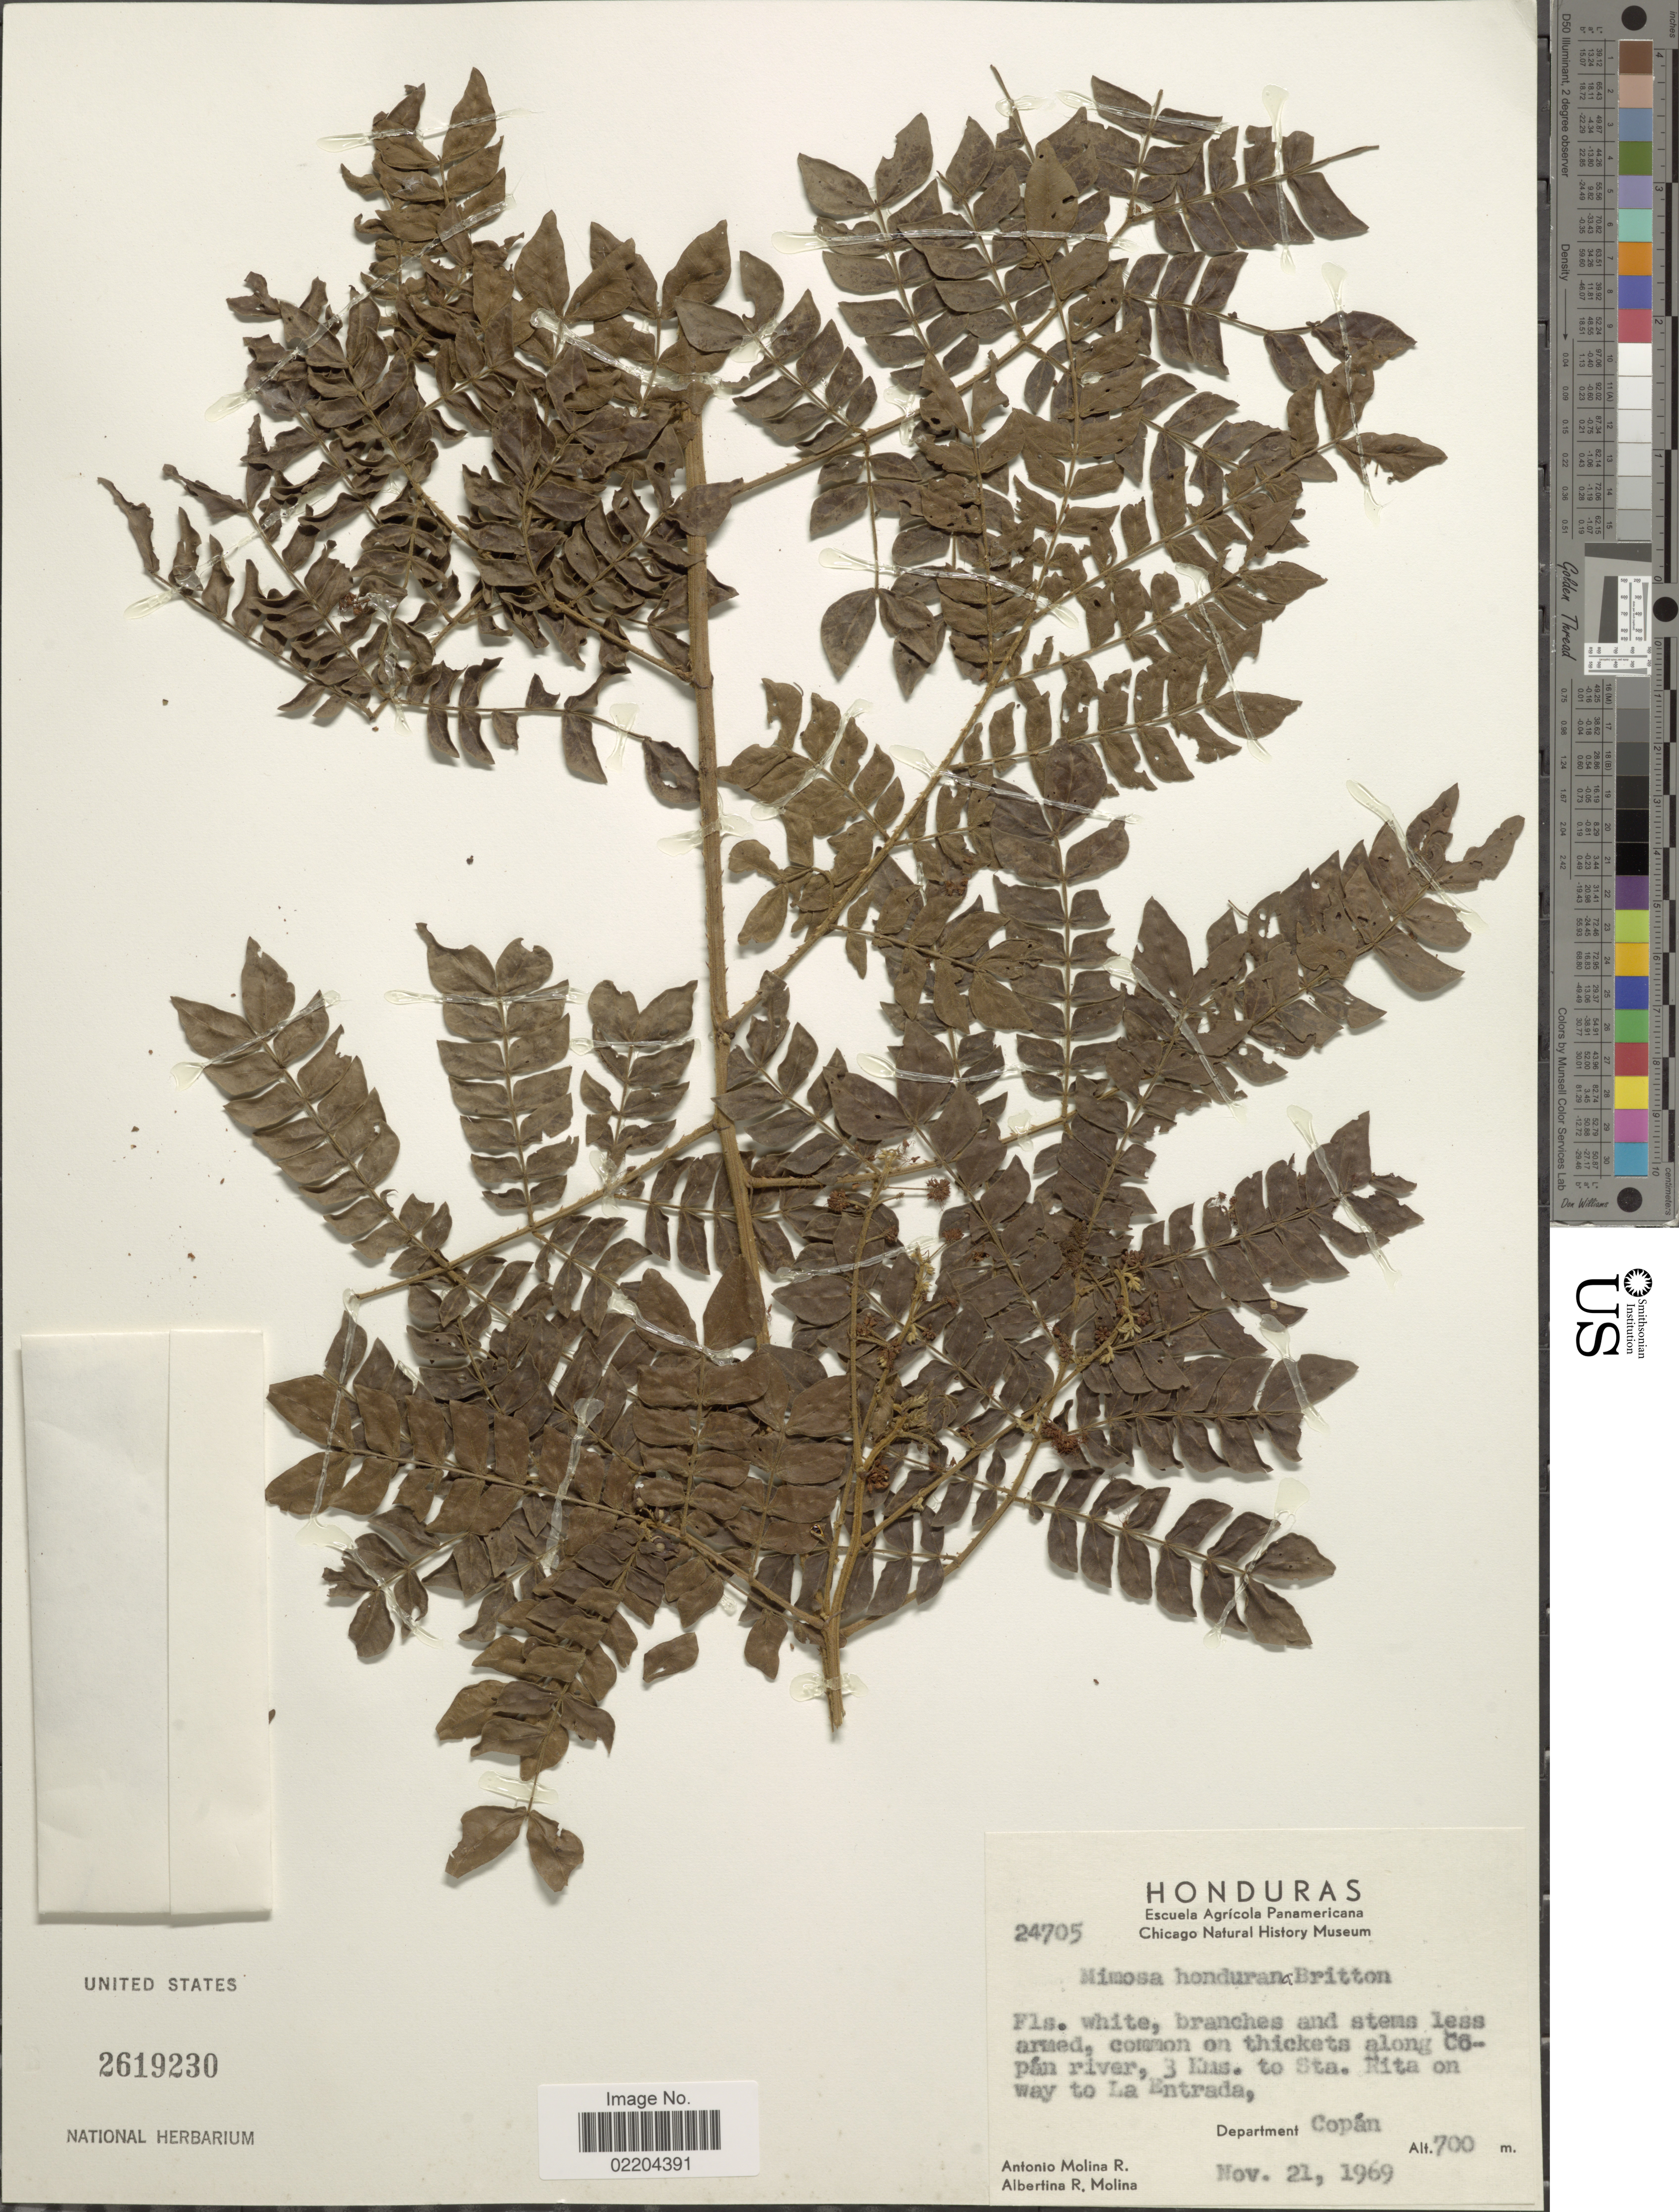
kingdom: Plantae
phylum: Tracheophyta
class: Magnoliopsida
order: Fabales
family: Fabaceae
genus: Mimosa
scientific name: Mimosa hondurana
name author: Britton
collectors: A. Molina R. & A. R. Molina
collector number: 24705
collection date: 1969-11-21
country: Honduras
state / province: Copán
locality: Thickets along Copan river, 3 kms. to Sta.Rita on way to La Entrada.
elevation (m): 700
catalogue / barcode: US 2619230